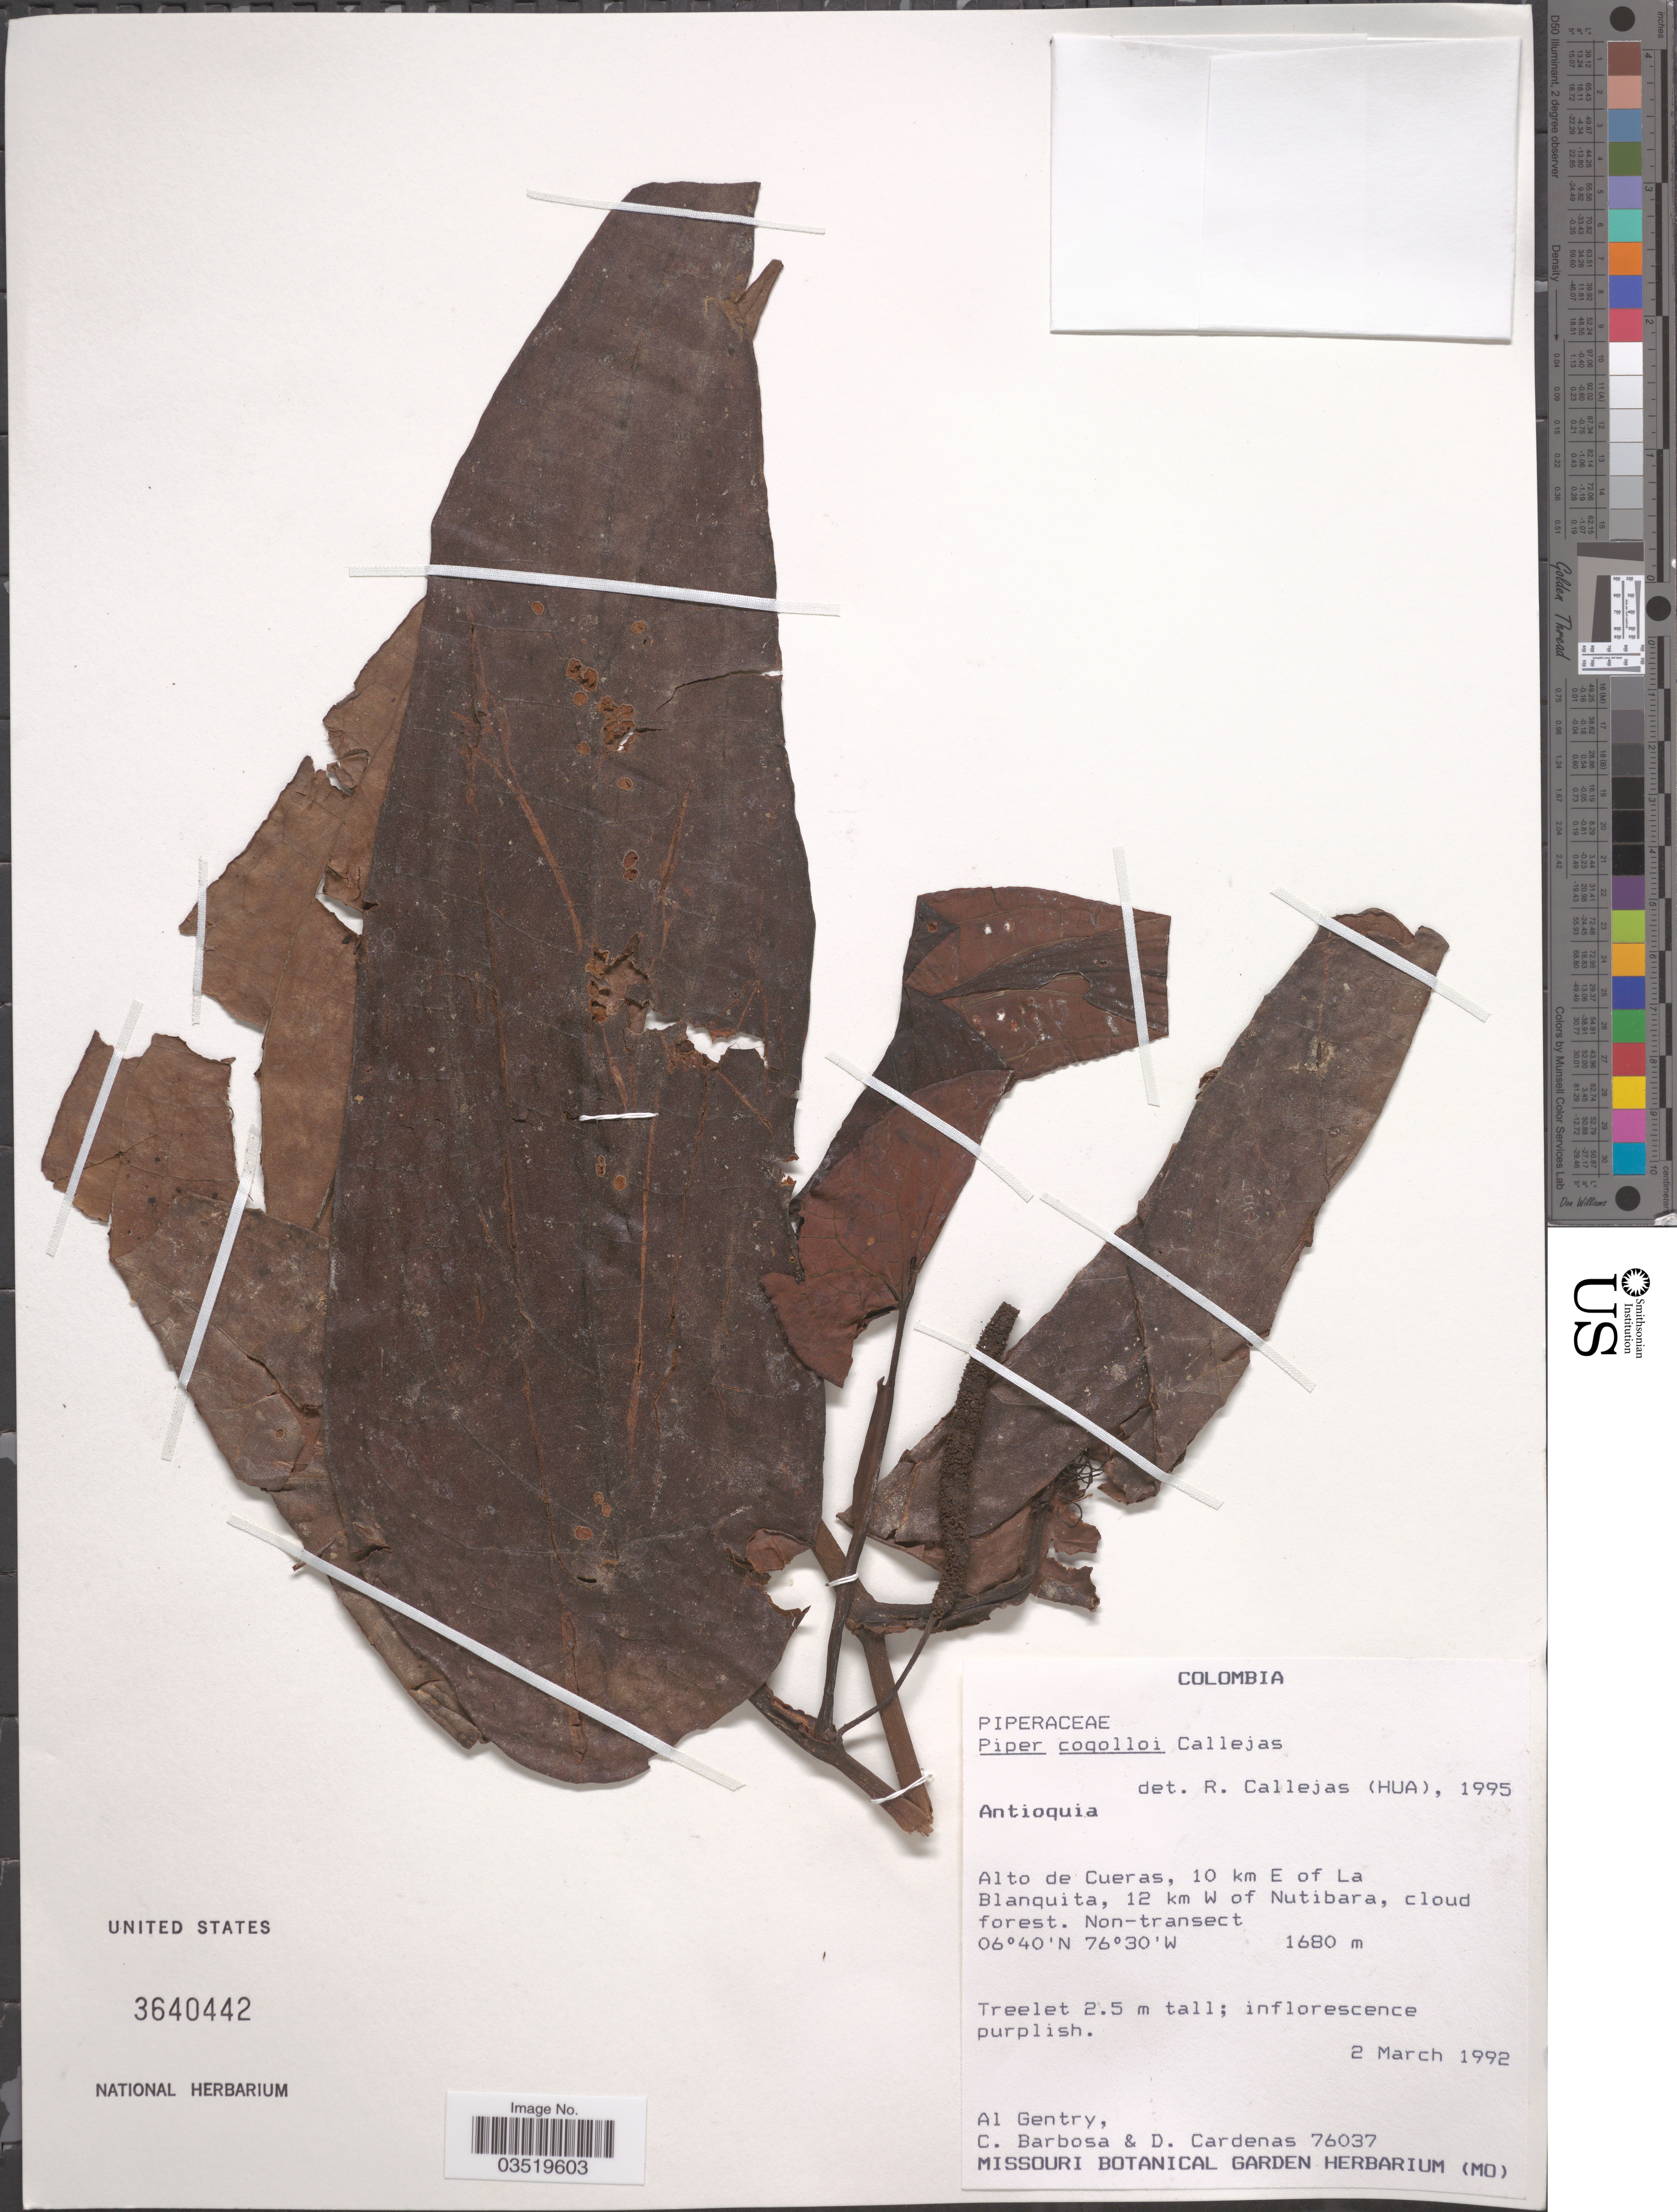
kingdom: Plantae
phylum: Tracheophyta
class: Magnoliopsida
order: Piperales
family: Piperaceae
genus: Piper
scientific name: Piper cogolloi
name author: Callejas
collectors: A. H. Gentry, C. E. Barbosa & D. Cardenas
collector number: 76037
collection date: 1992-03-02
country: Colombia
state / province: Antioquia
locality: Alto de Cueras, 10 km E of La Blanquita, 12 km W of Nutibara, cloud forest.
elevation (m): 1680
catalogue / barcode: US 3640442